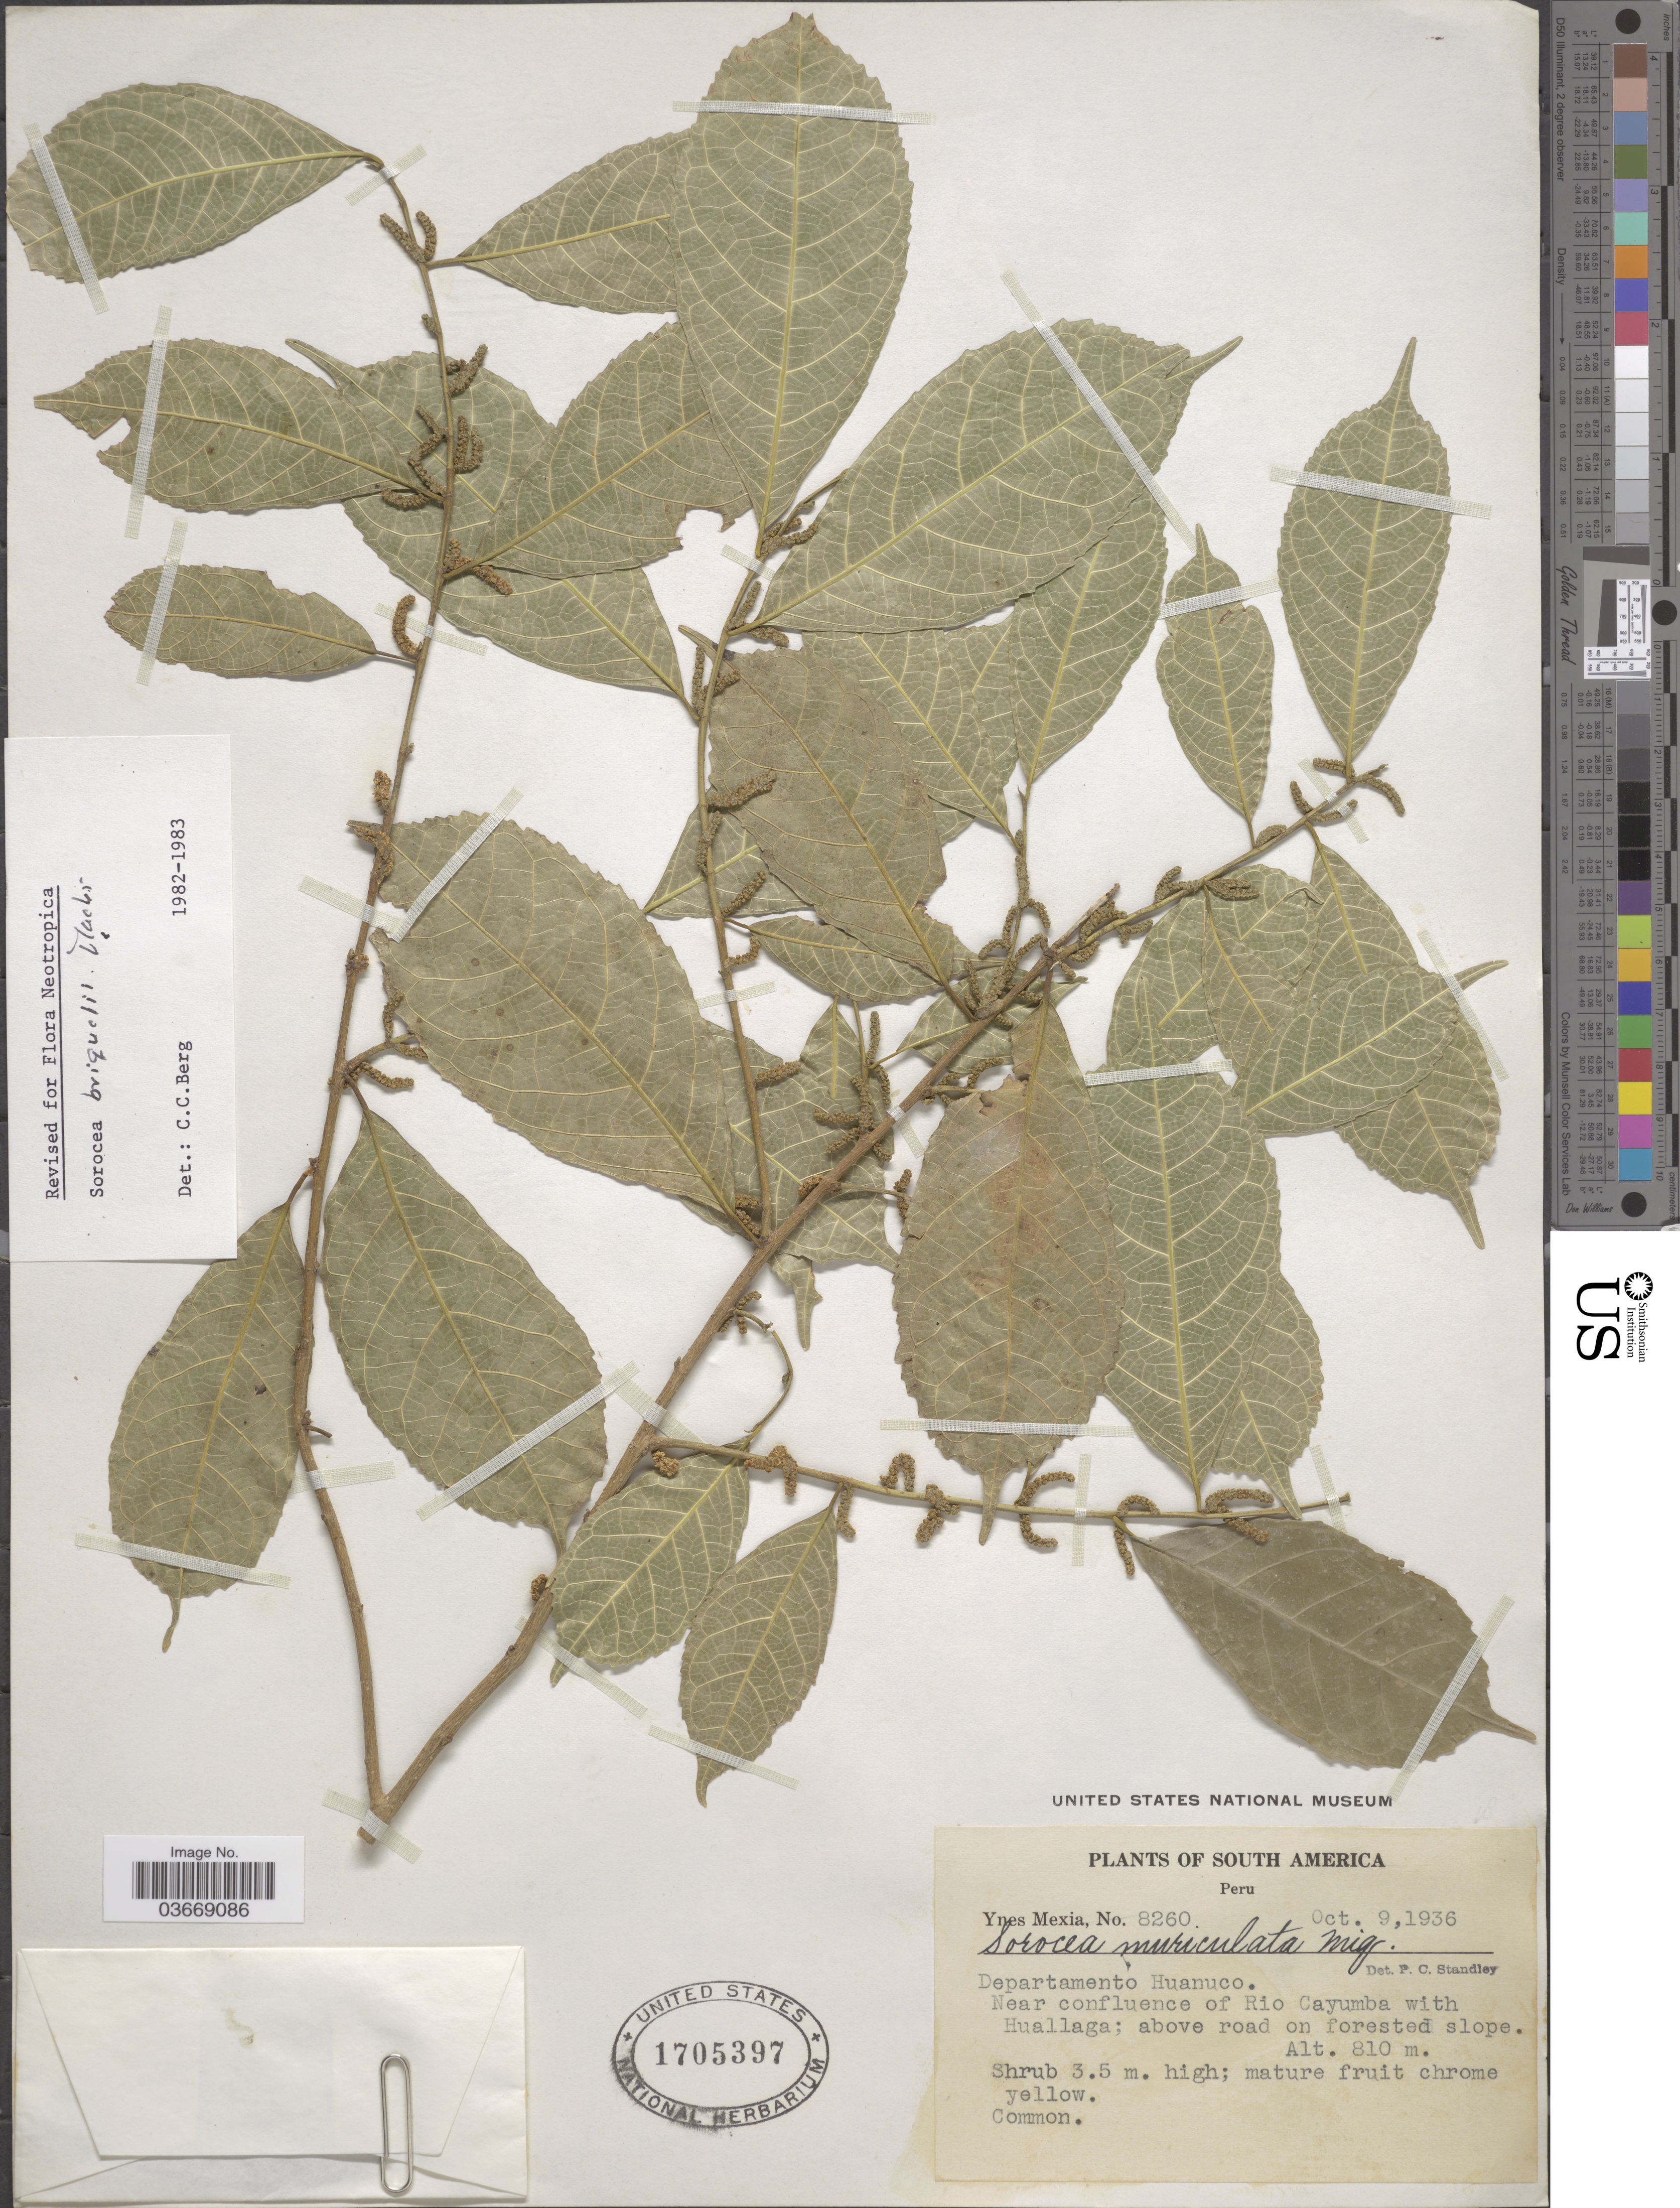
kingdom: Plantae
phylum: Tracheophyta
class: Magnoliopsida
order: Rosales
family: Moraceae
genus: Sorocea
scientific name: Sorocea briquetii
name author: J.F. Macbr.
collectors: Y. Mexia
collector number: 8260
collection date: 1936-10-09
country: Peru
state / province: Huánuco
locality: Departamento Huanuco. Near confluence of Rio Cayumba with Huallaga; above road on forested slope.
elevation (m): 810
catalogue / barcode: US 1705397